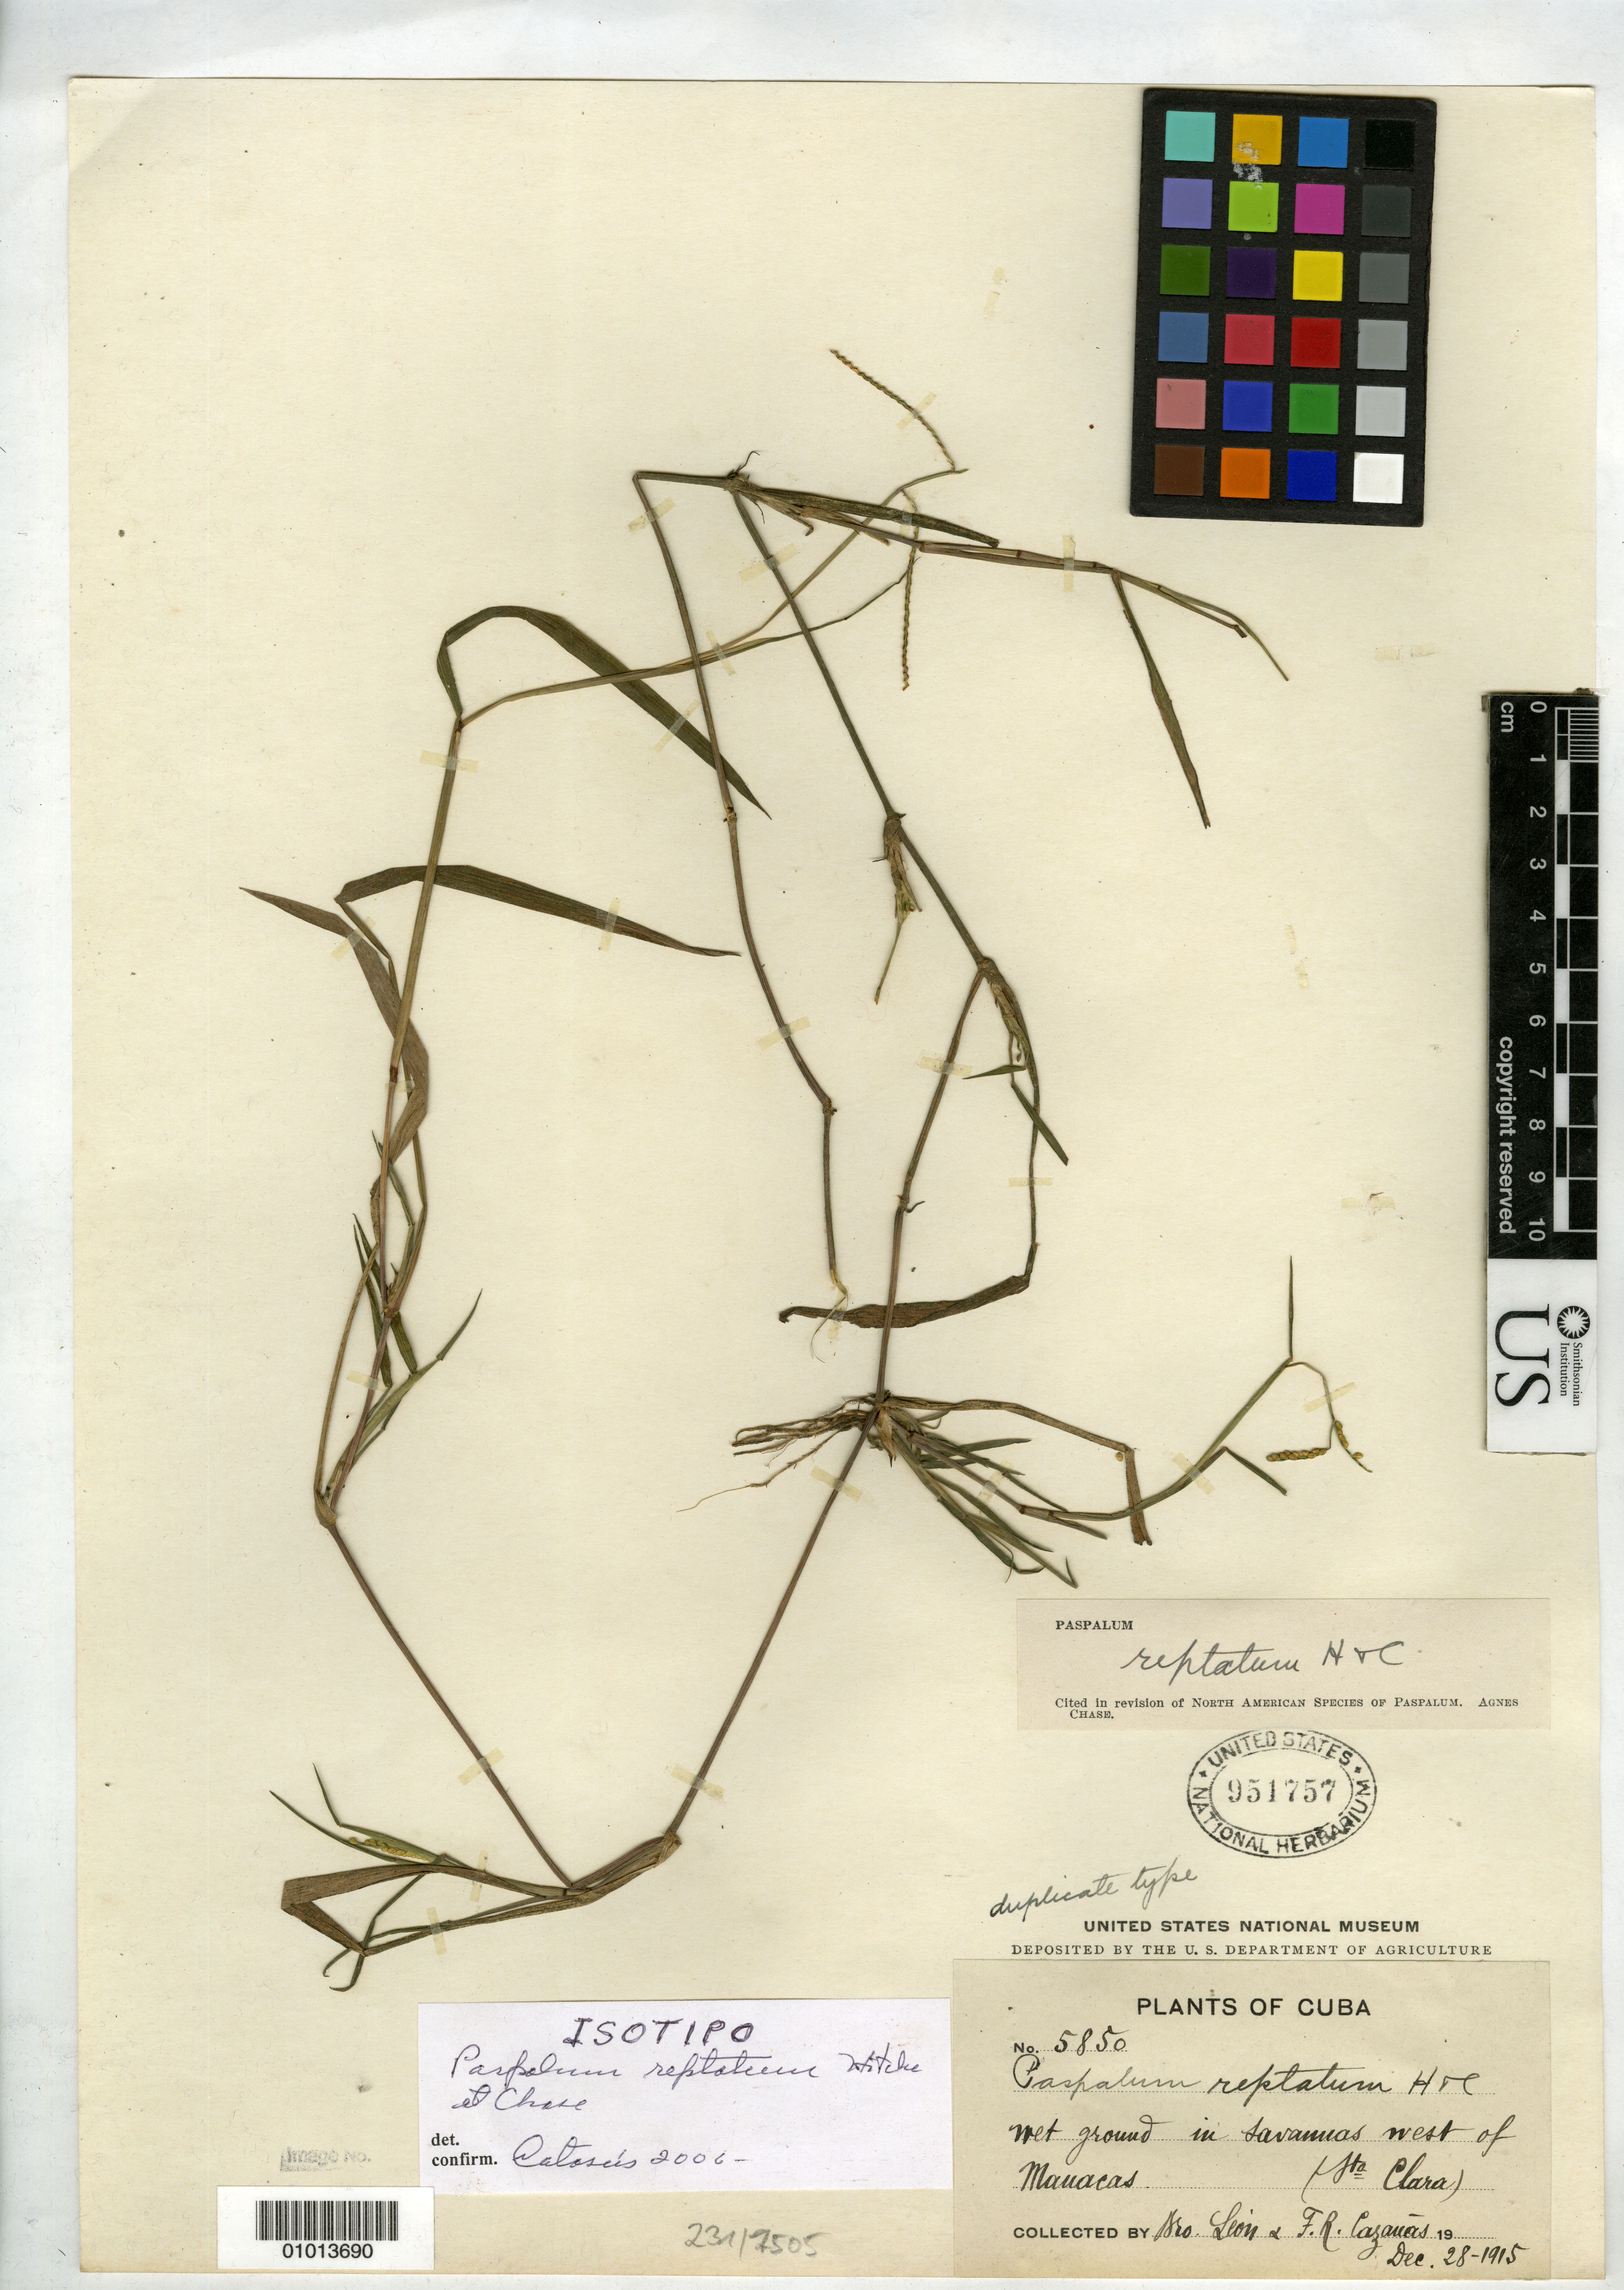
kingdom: Plantae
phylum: Tracheophyta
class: Liliopsida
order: Poales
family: Poaceae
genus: Paspalum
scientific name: Paspalum reptatum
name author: Hitchc. & Chase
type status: Isotype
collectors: Bro. León & F. Cazauas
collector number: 5850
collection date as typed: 28 Dec 1915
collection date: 1915-12-28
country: Cuba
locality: West of Manacas.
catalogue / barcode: US 951757